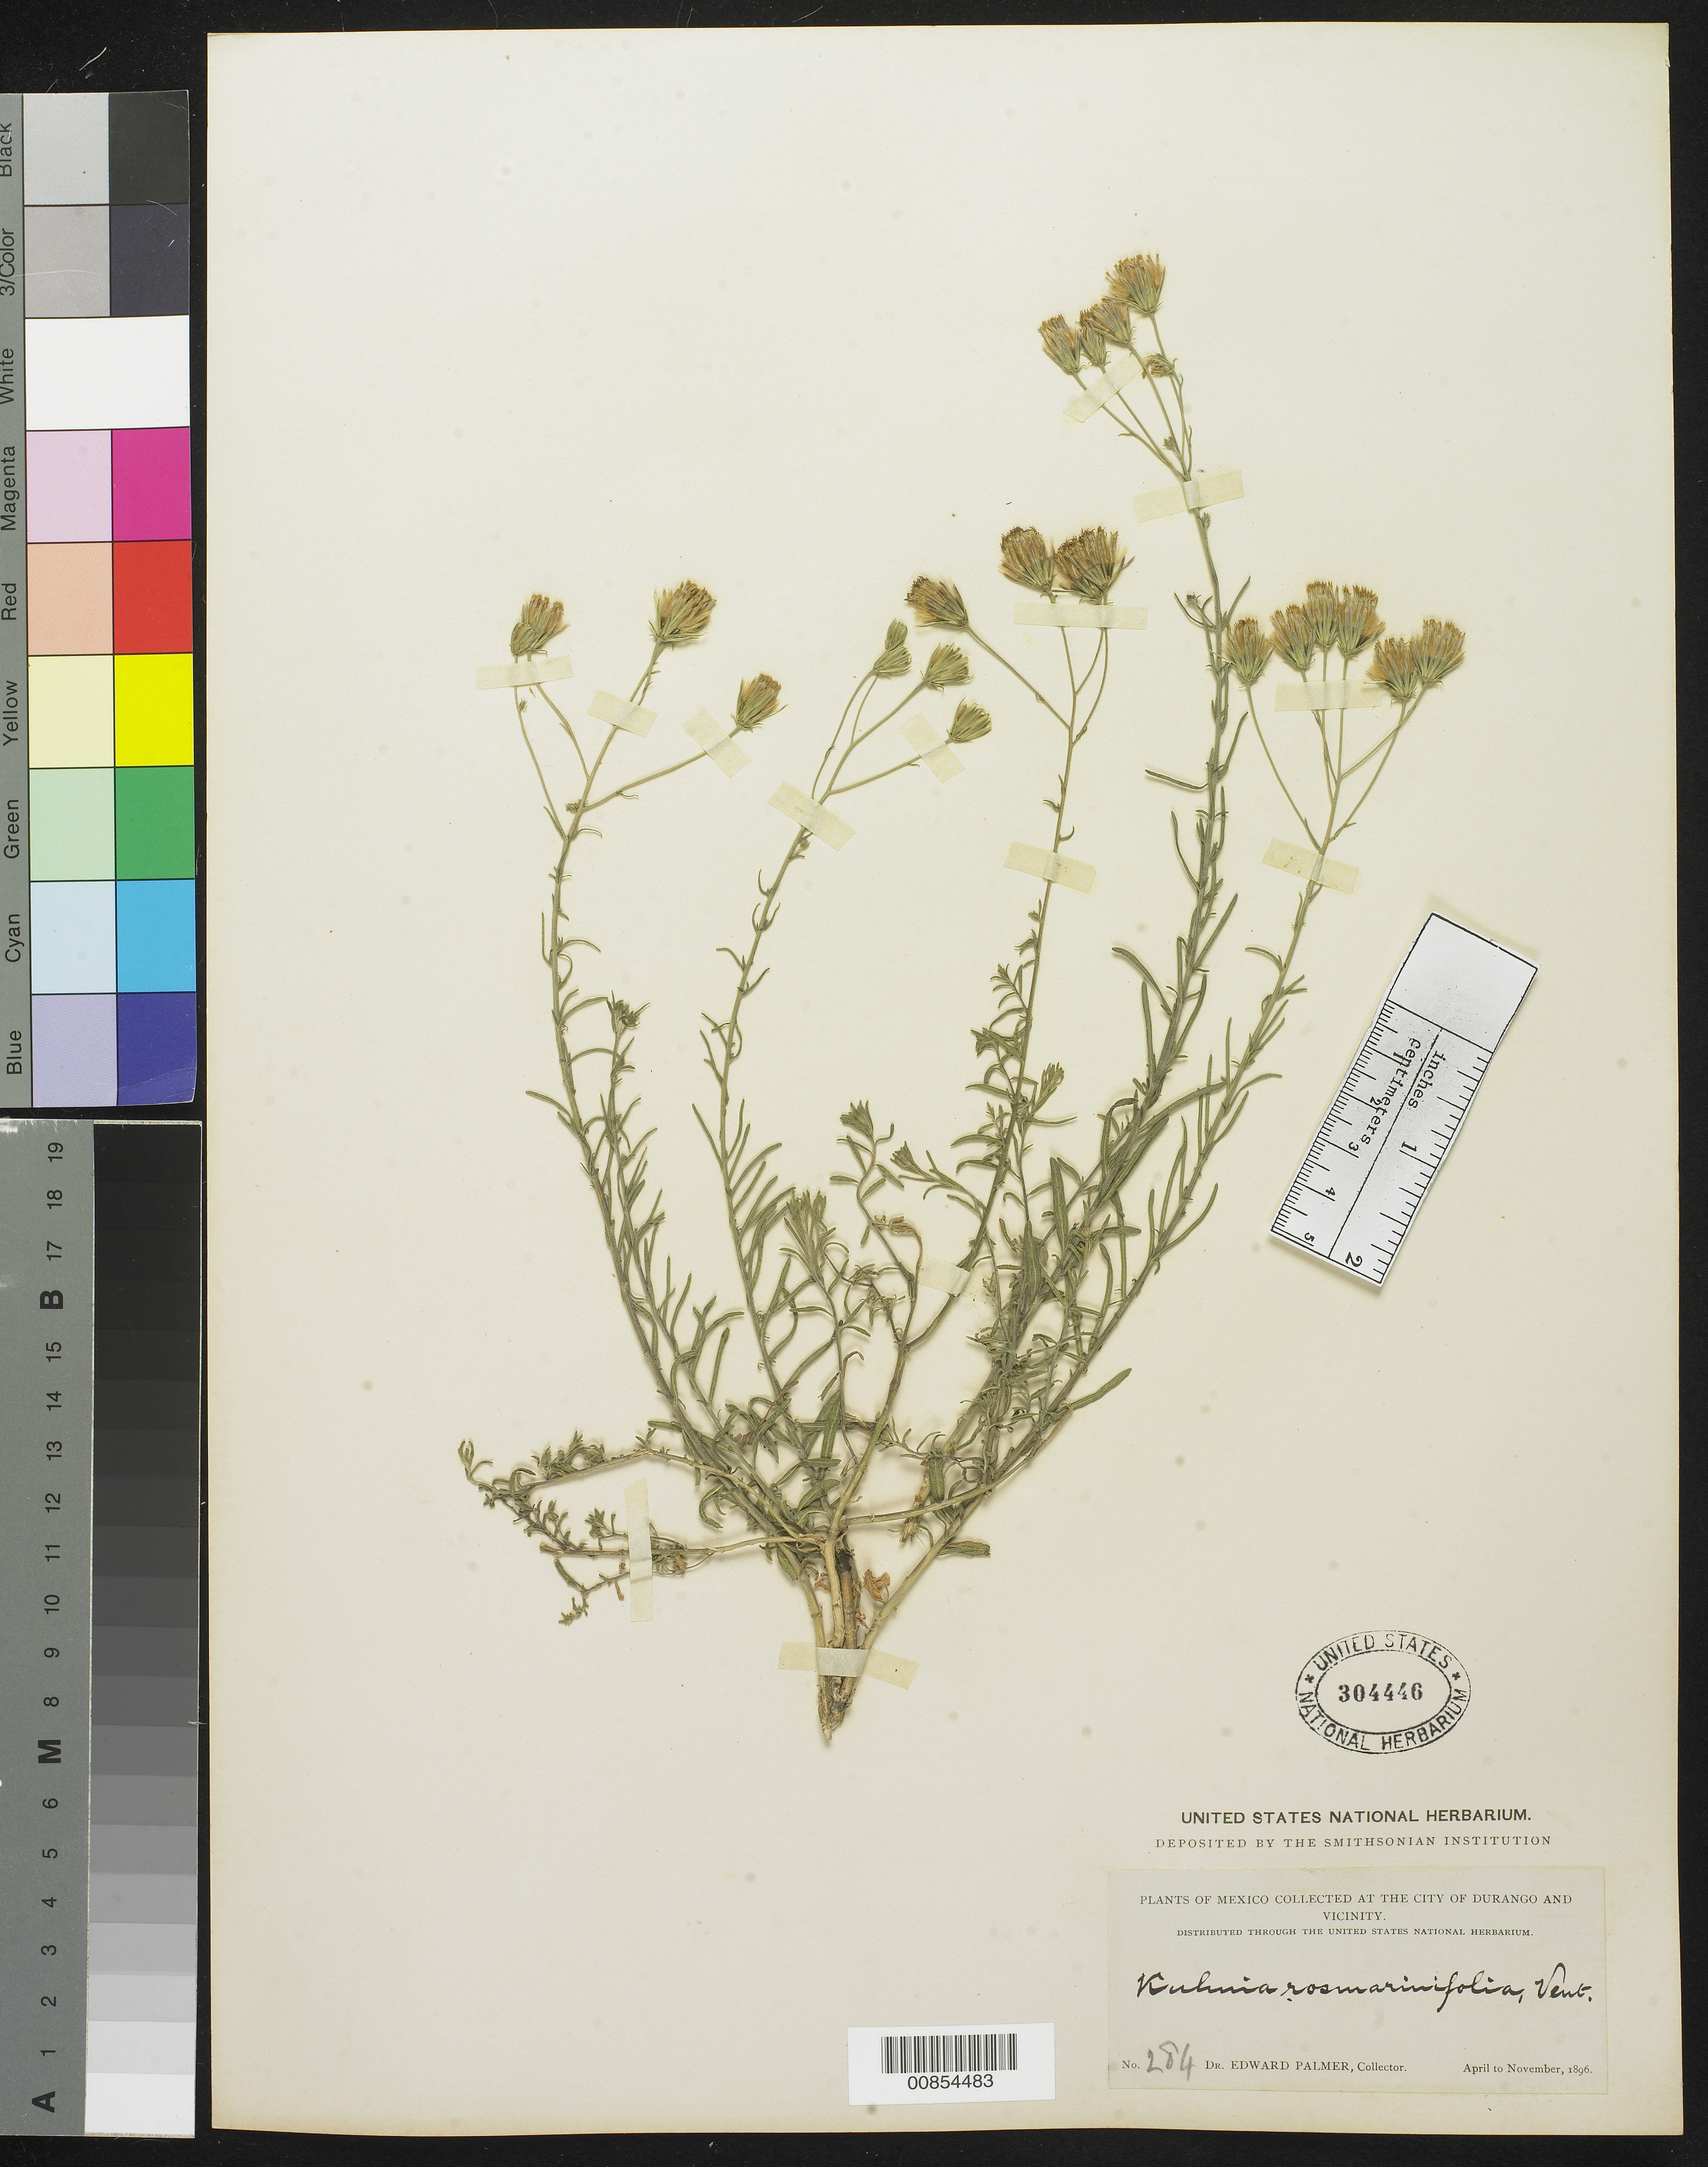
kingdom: Plantae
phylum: Tracheophyta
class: Magnoliopsida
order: Asterales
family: Asteraceae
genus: Brickellia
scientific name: Brickellia rosmarinifolia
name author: (Vent.) W.A. Weber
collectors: E. Palmer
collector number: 284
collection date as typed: Apr 1896 to -- Nov 1896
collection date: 1896-04/1896-11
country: Mexico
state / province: Durango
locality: City of Durango and vicinity.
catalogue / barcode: US 304446